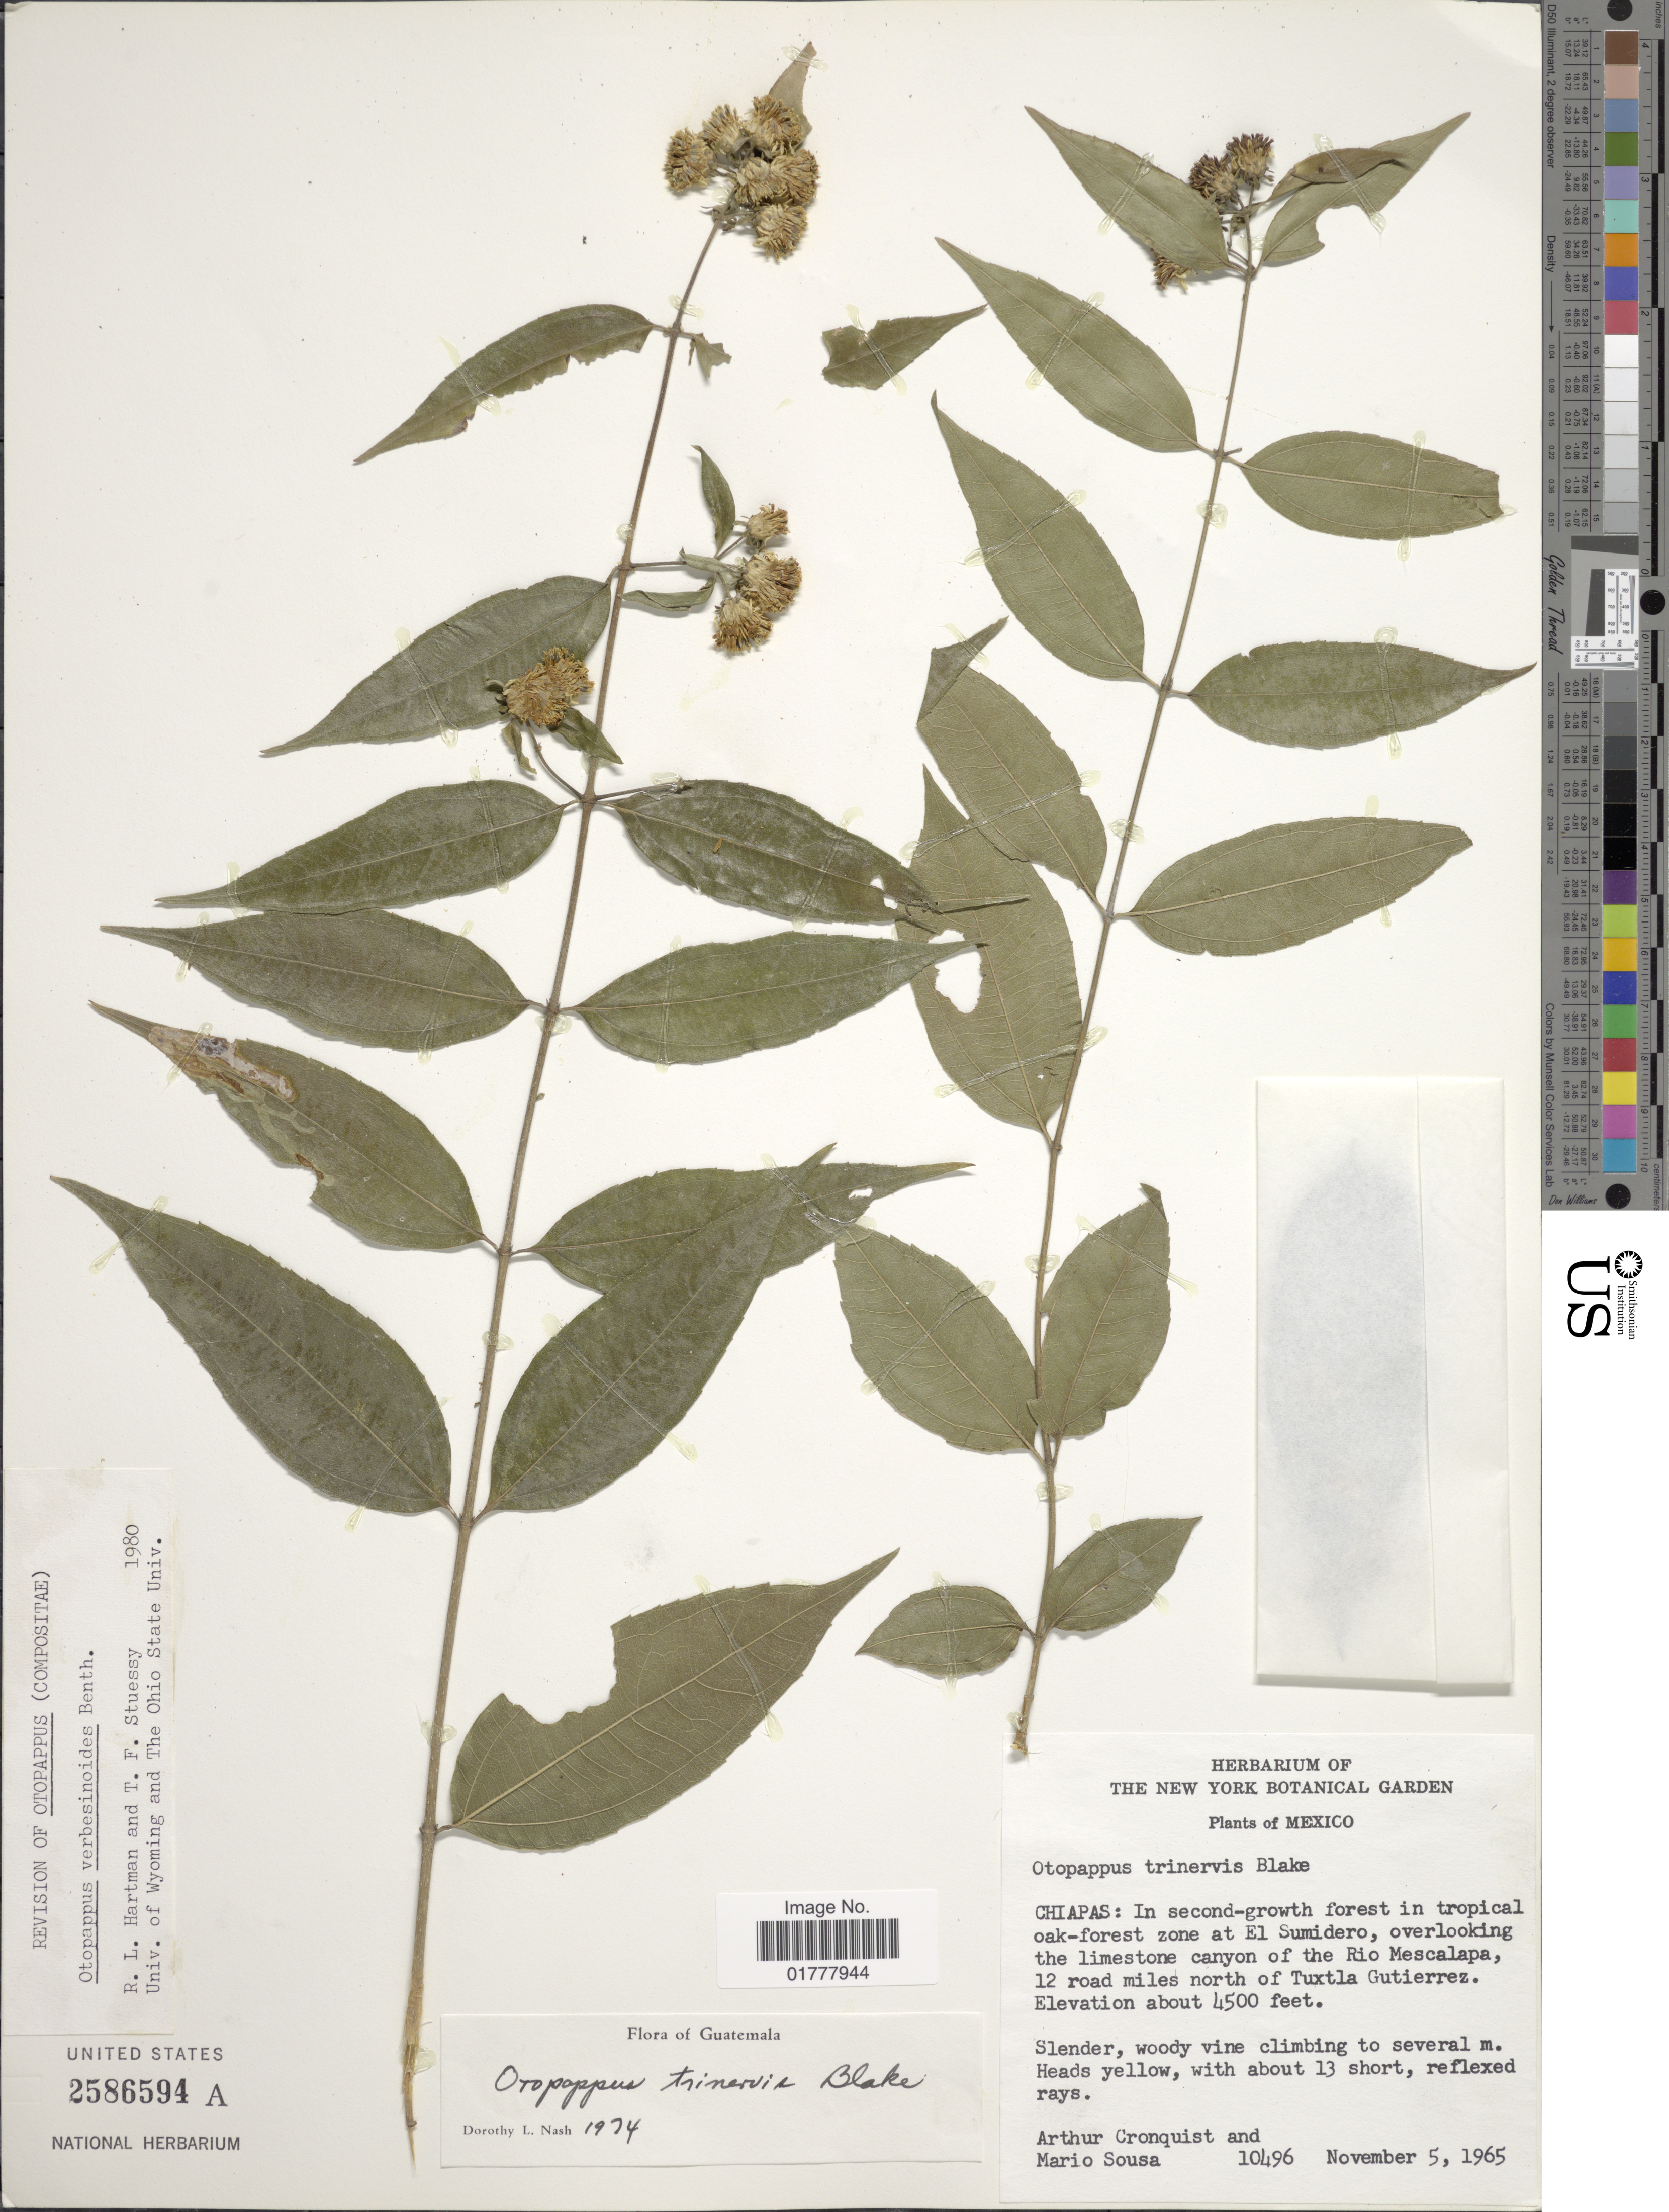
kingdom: Plantae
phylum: Tracheophyta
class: Magnoliopsida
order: Asterales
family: Asteraceae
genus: Otopappus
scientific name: Otopappus verbesinoides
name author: Benth.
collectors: A. J. Cronquist & M. Sousa S.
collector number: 10496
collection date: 1965-11-05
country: Mexico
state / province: Chiapas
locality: Chiapas: In second-growth forest in tropical oak-forest zone at El Sumidero, overlooking the limestone canyon of the Rio Mescalapa, 12 road miles north of Tuxtla Gutierrez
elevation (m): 1372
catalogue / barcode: US 2586594A